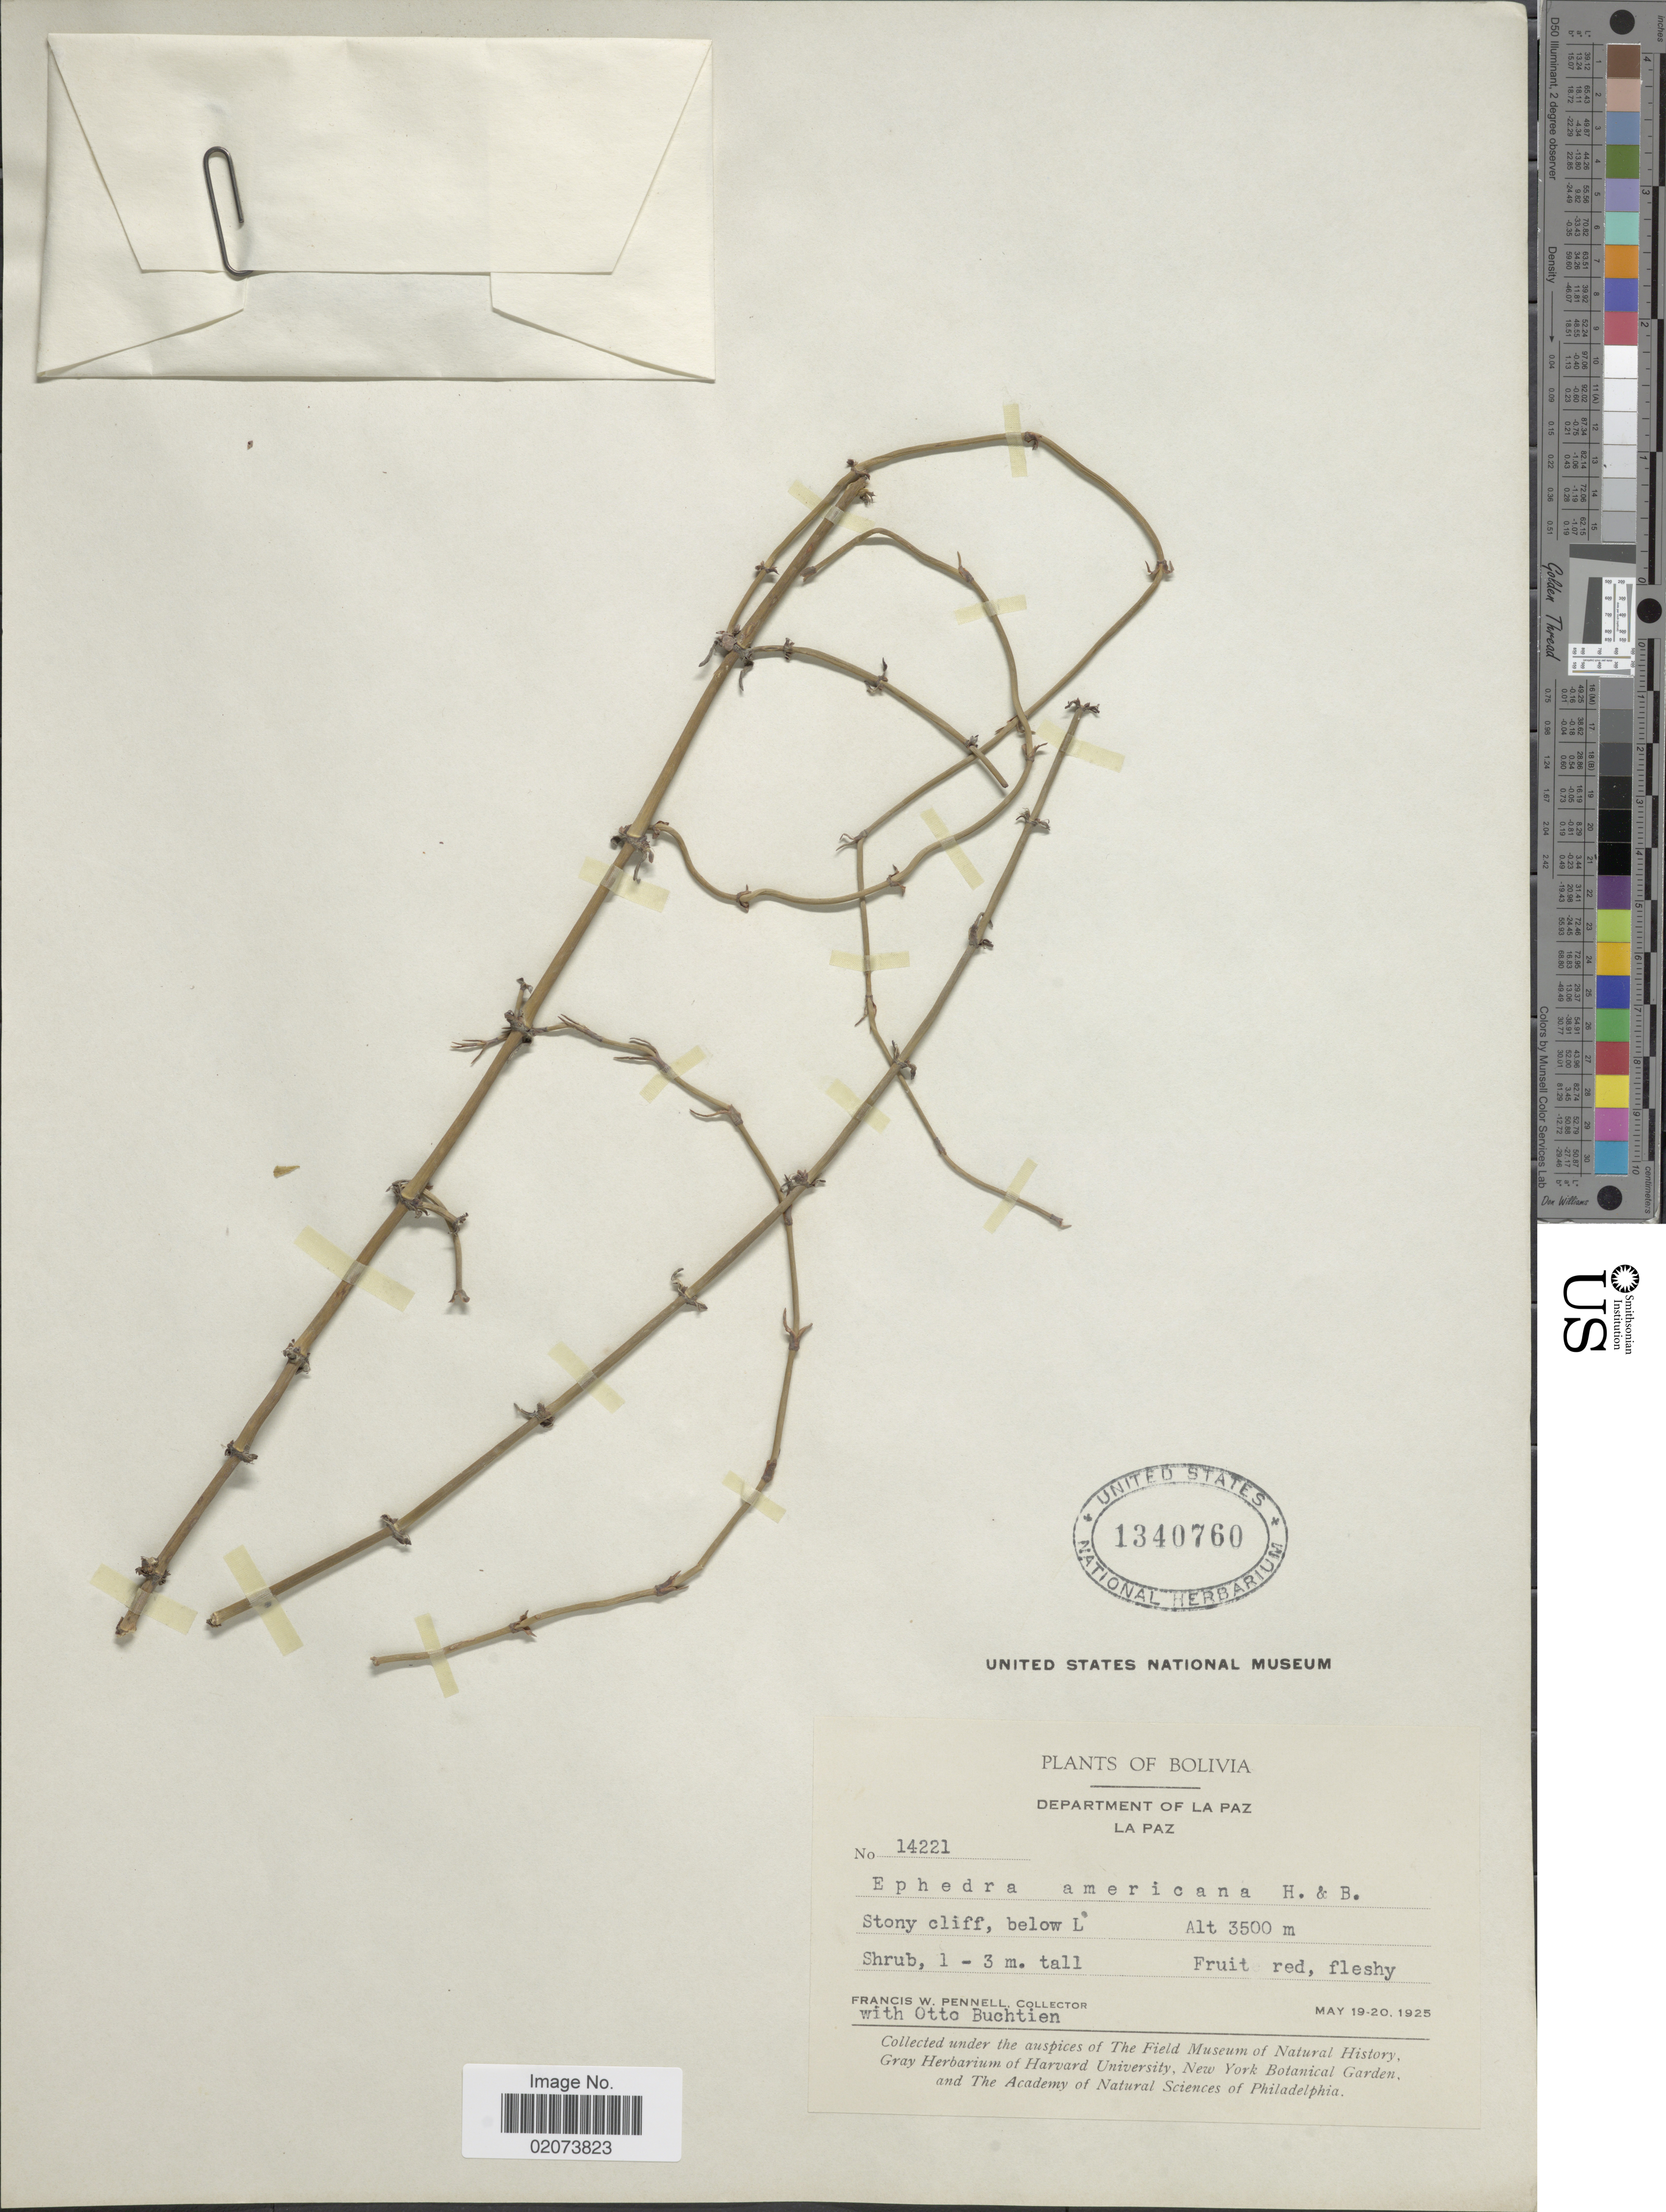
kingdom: Plantae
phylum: Tracheophyta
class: Gnetopsida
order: Ephedrales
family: Ephedraceae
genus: Ephedra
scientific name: Ephedra americana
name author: Humb. & Bonpl. ex Willd.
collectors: F. W. Pennell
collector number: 14221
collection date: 1925-05-19/1925-05-20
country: Bolivia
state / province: La Paz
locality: Department of La Paz, La Paz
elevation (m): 3500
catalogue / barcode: US 1340760